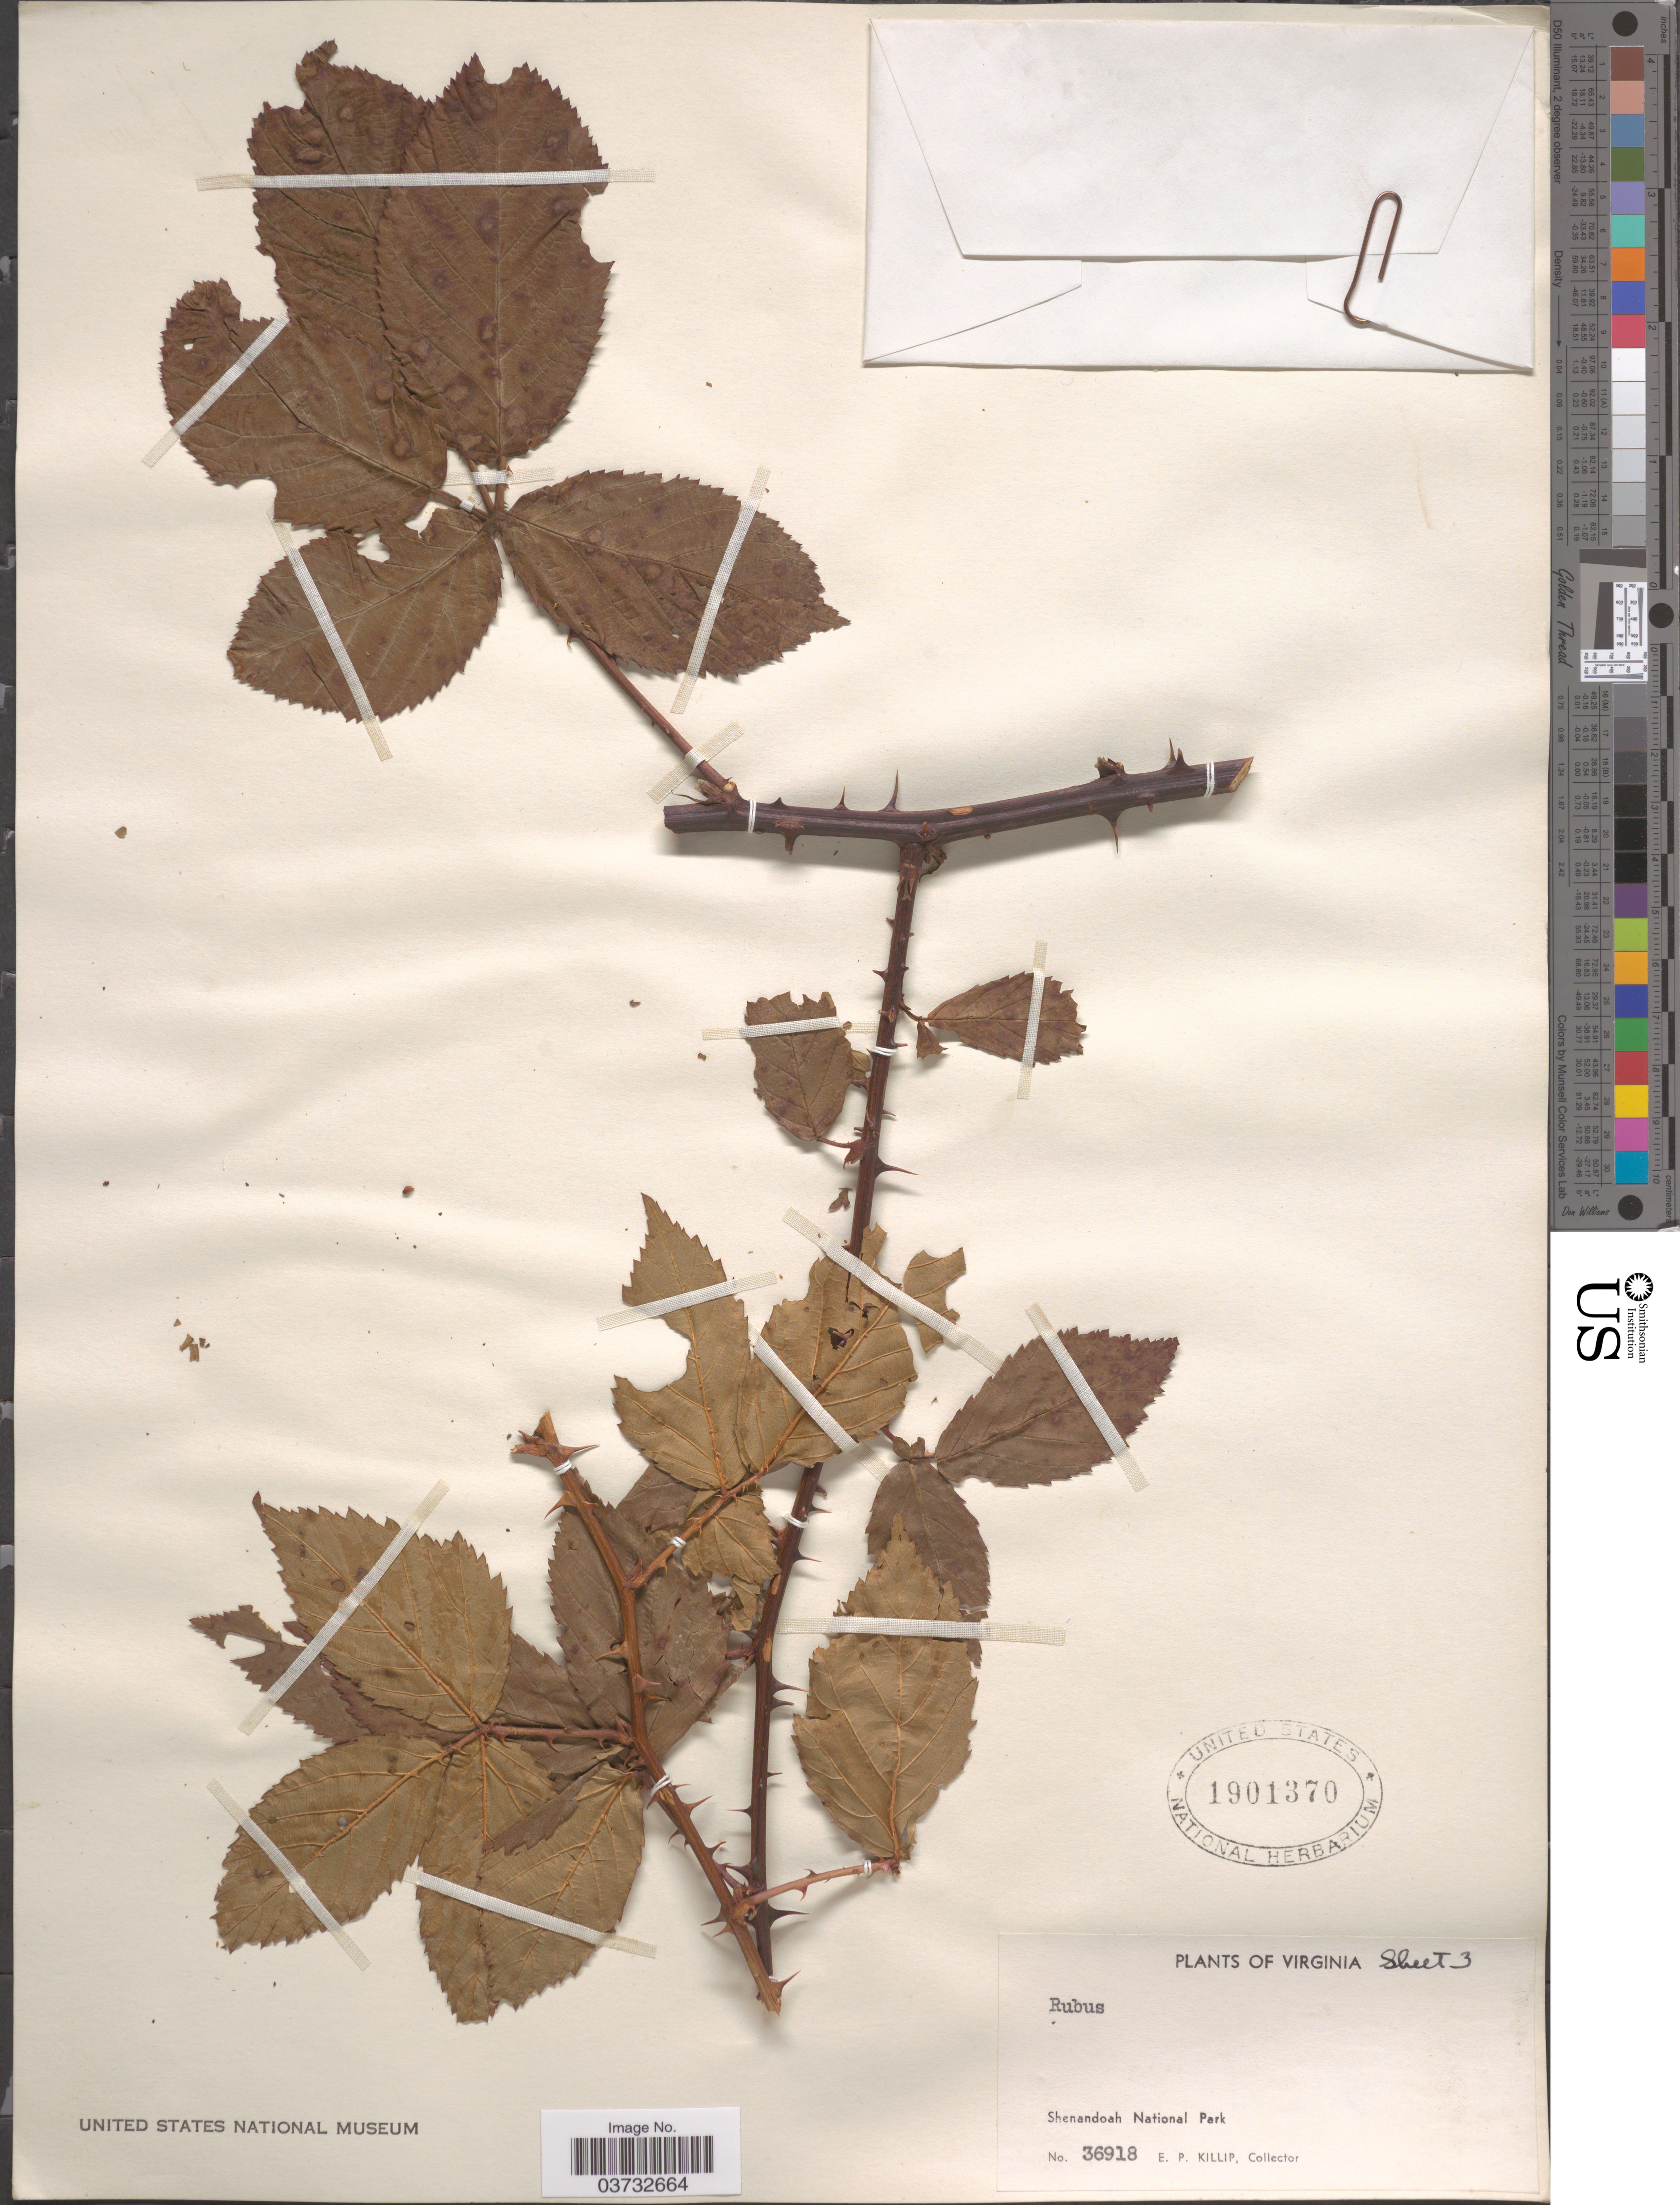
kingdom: Plantae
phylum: Tracheophyta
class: Magnoliopsida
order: Rosales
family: Rosaceae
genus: Rubus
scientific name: Rubus sp.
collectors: E. P. Killip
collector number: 36918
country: United States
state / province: Virginia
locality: Shenandoah National Park.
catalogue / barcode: US 1901370